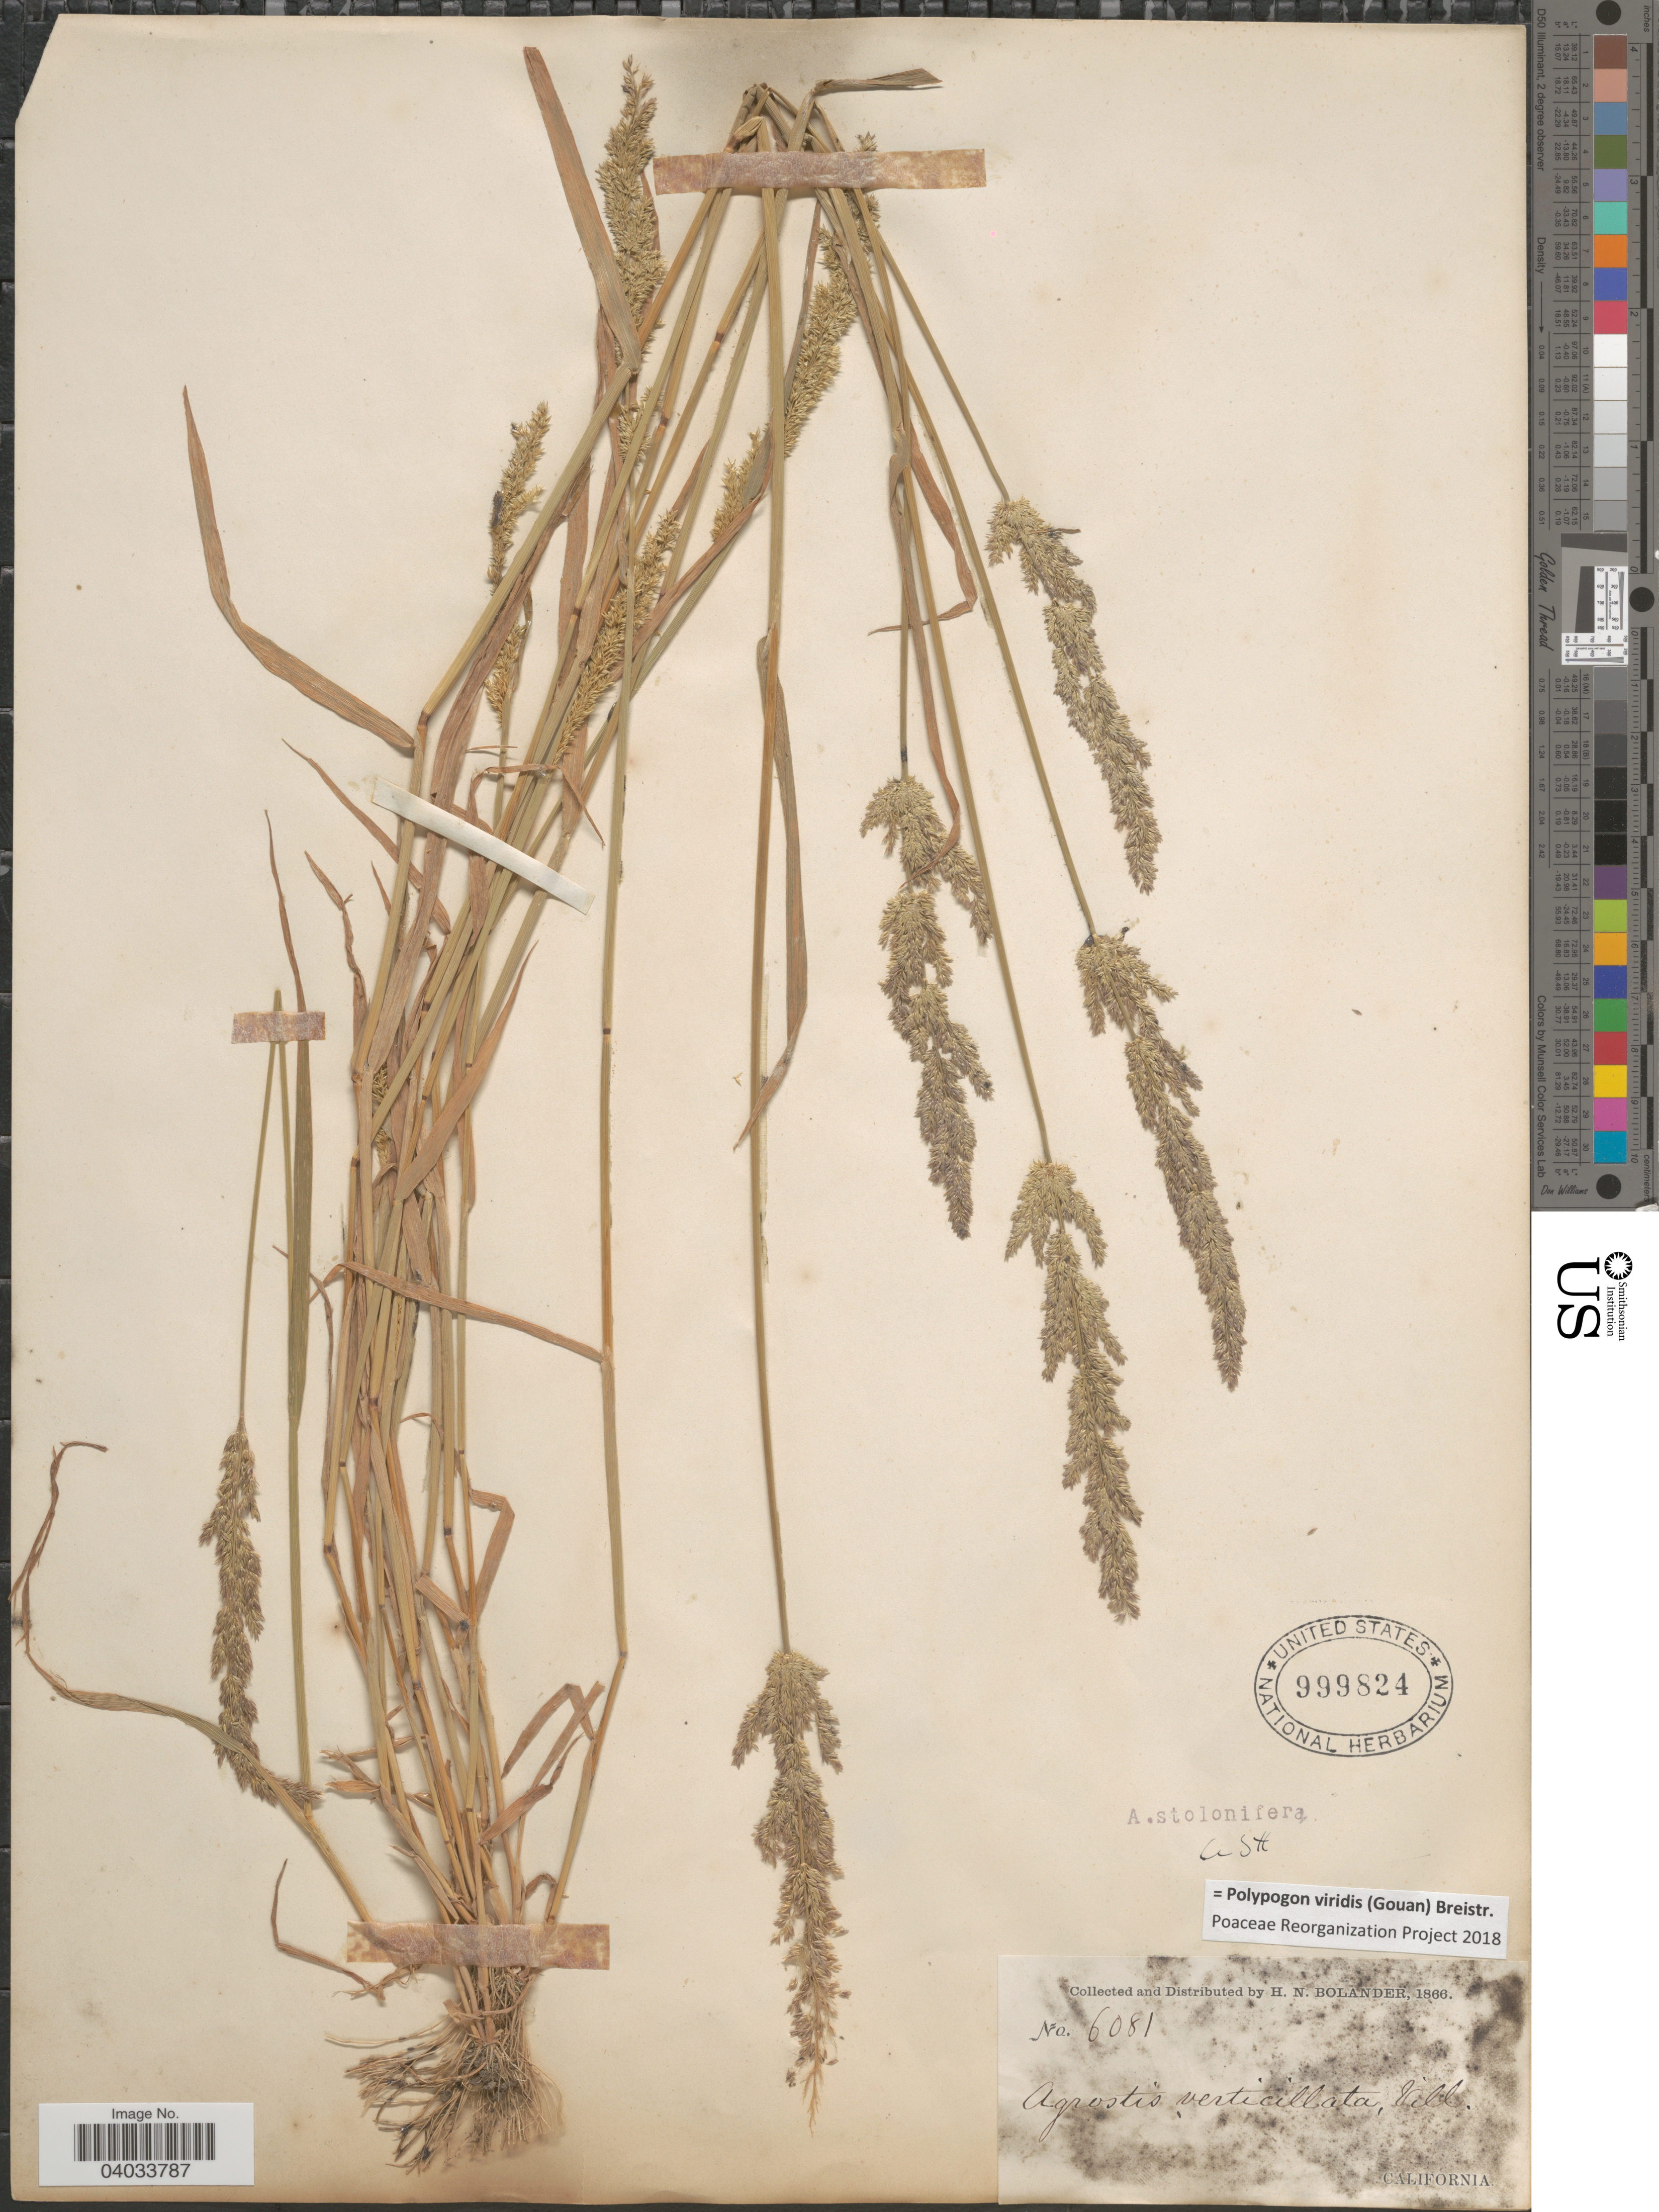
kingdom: Plantae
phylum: Tracheophyta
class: Liliopsida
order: Poales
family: Poaceae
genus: Polypogon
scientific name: Polypogon viridis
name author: (Gouan) Breistroffer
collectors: H. Bolander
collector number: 6081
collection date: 1866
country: United States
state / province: California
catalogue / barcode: US 999824